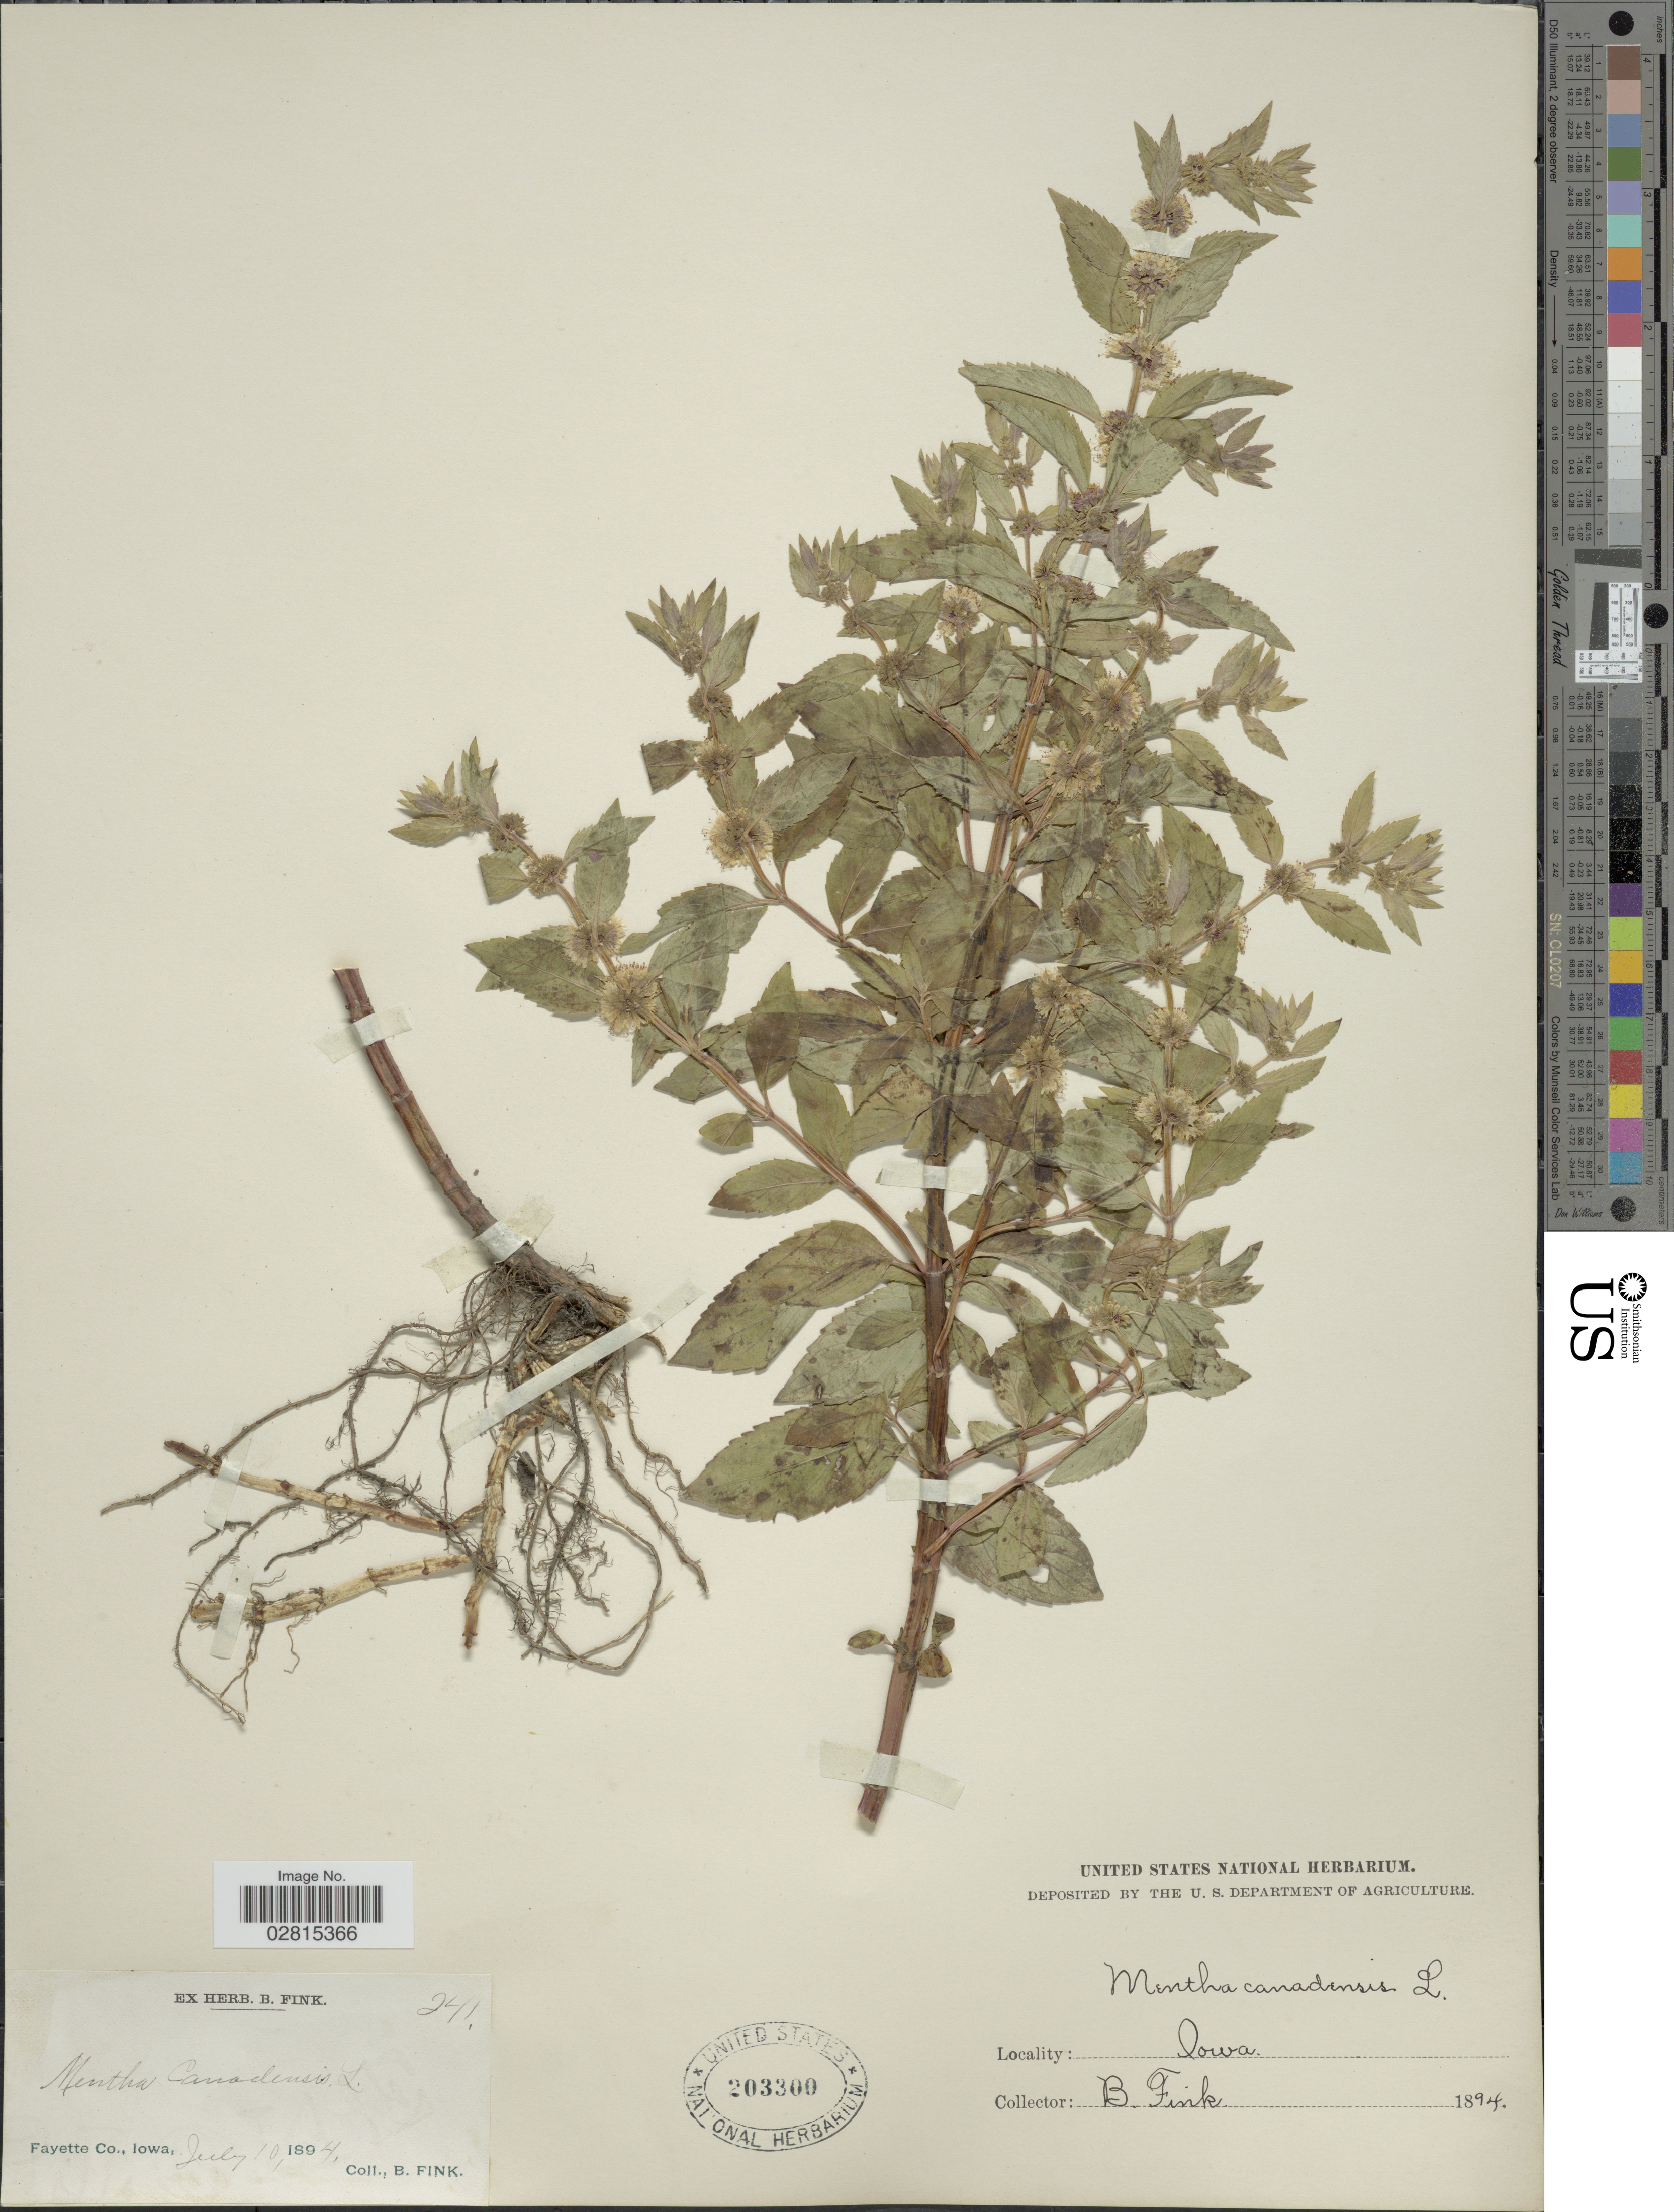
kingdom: Plantae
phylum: Tracheophyta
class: Magnoliopsida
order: Lamiales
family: Lamiaceae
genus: Mentha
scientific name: Mentha canadensis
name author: L.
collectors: B. Fink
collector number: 241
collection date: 1894-07-10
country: United States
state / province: Iowa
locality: Fayette Co.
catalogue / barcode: US 203300